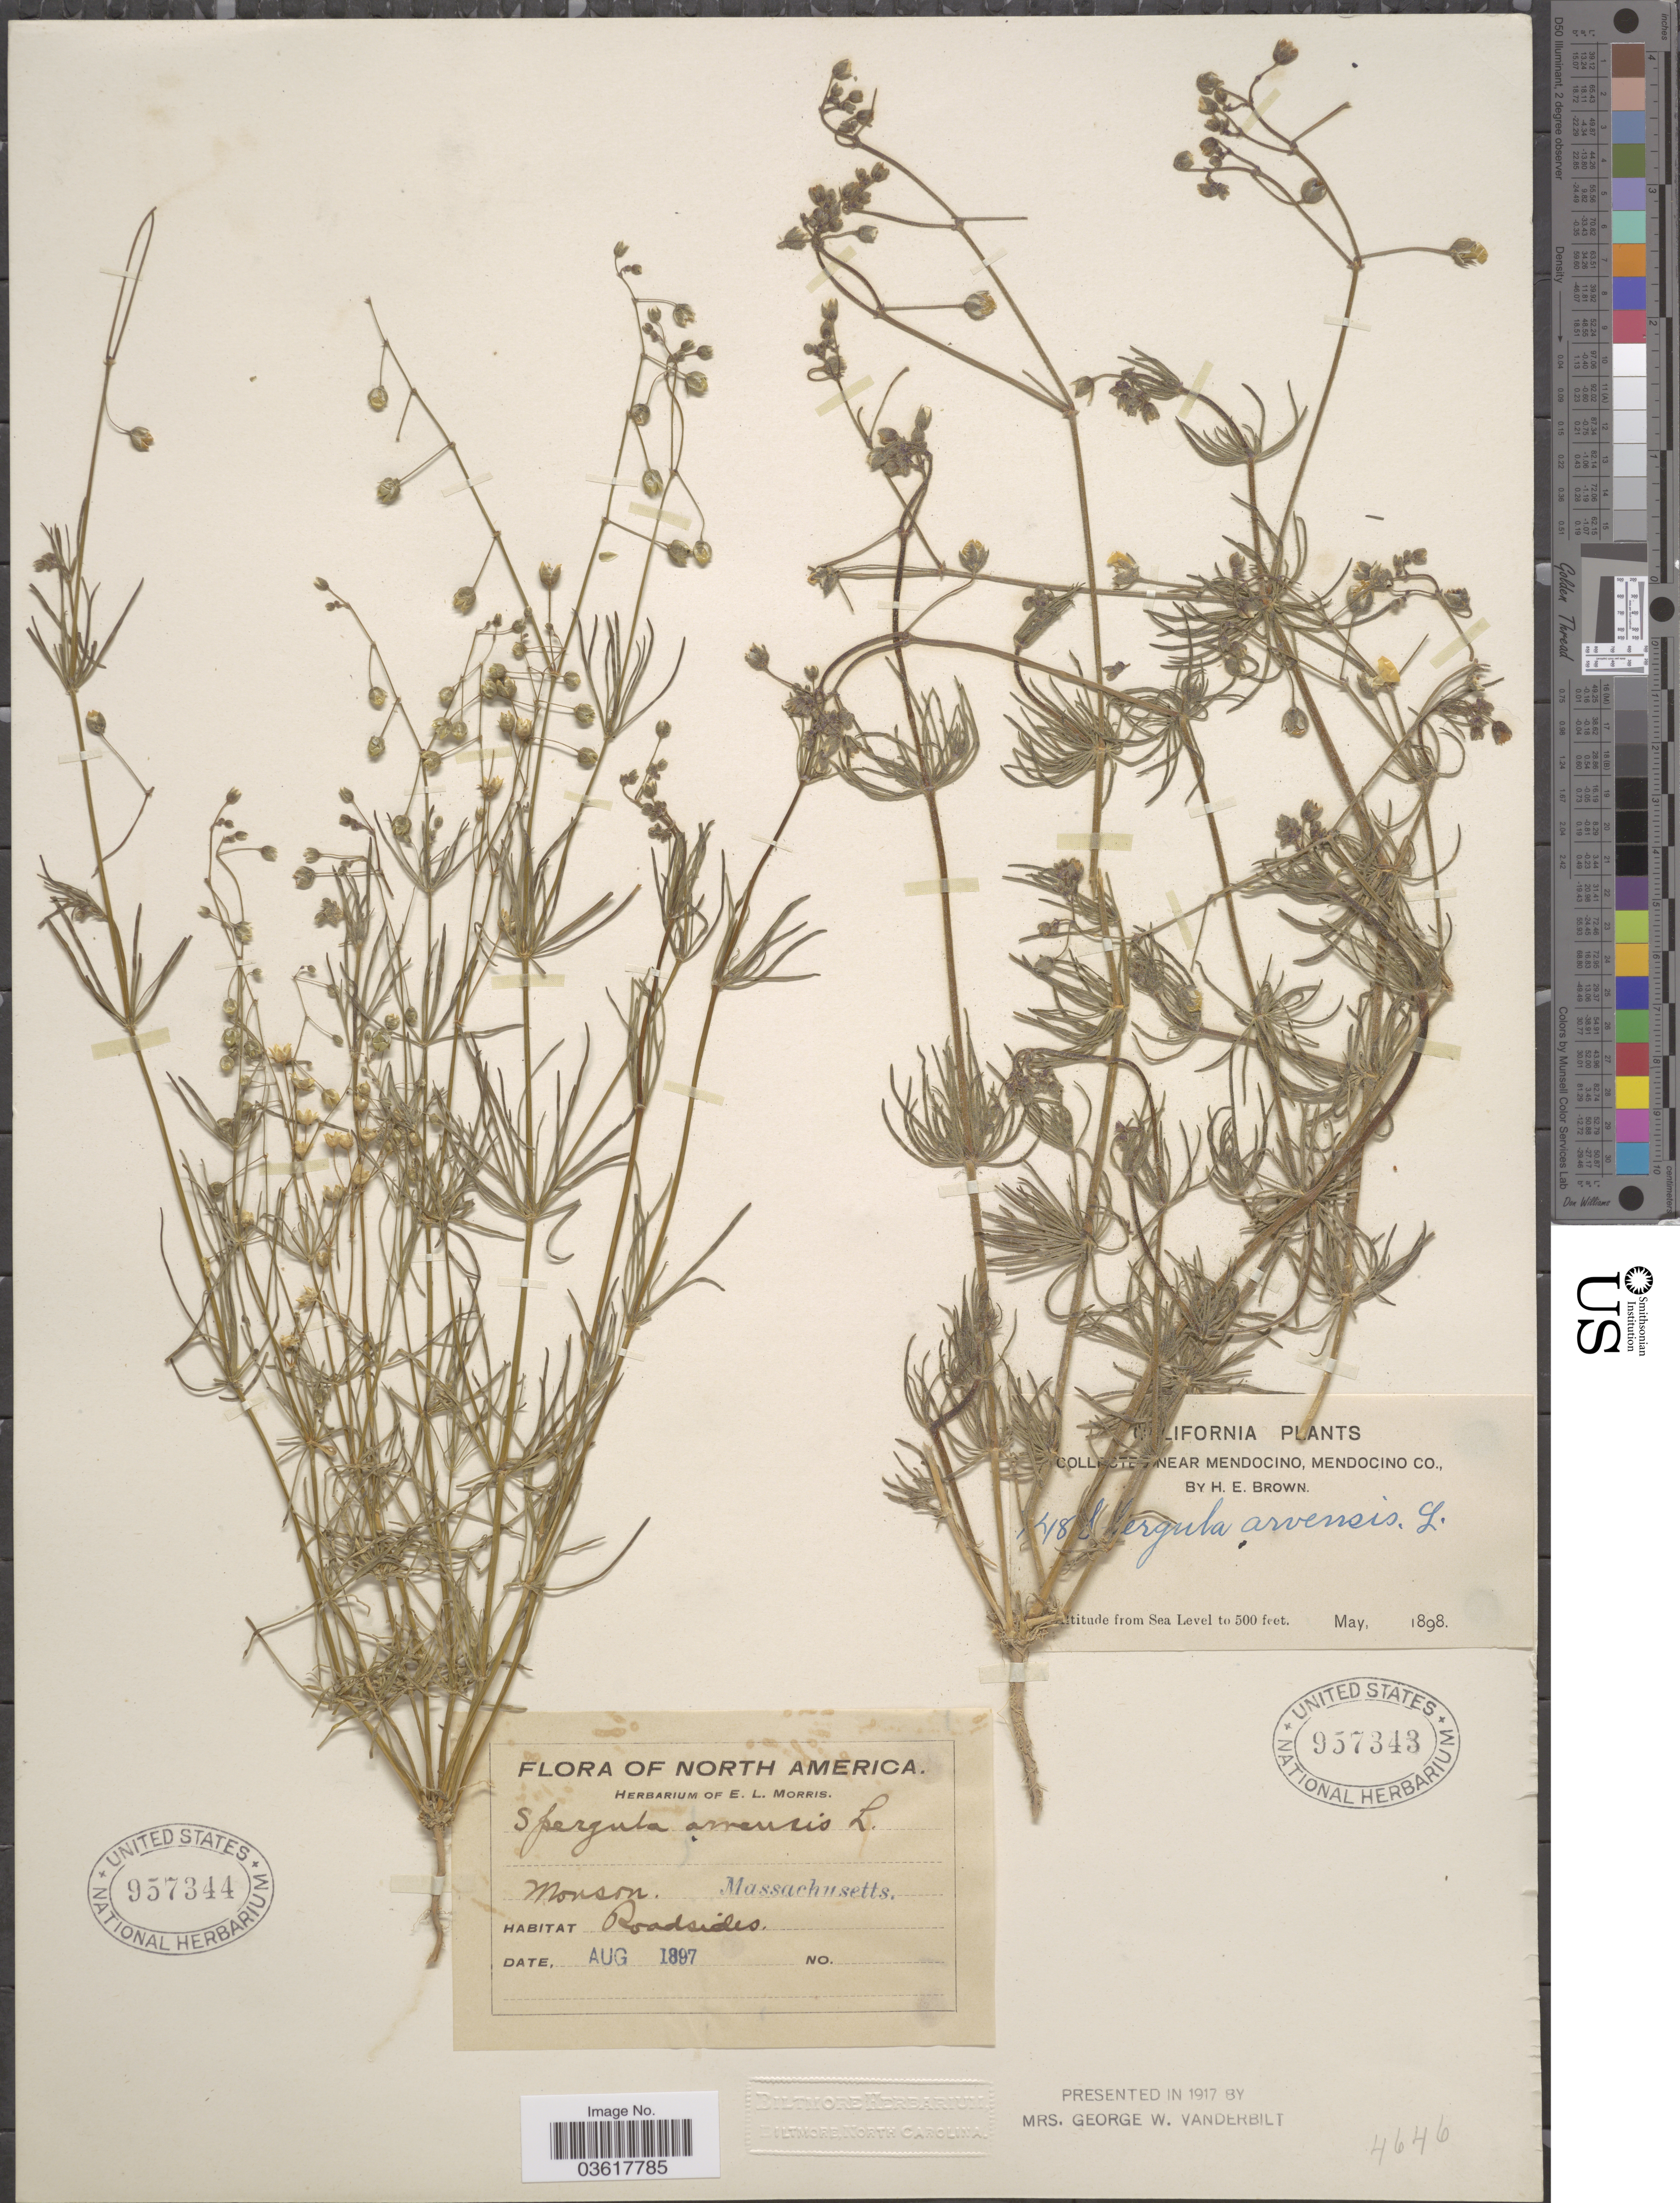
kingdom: Plantae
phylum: Tracheophyta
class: Magnoliopsida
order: Caryophyllales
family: Caryophyllaceae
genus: Spergula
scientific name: Spergula arvensis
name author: L.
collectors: H. E. Brown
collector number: !8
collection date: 1898-05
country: United States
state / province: California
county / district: Mendocino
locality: Near Mendocino, Mendocino Co.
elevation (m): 0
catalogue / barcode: US 957343-2